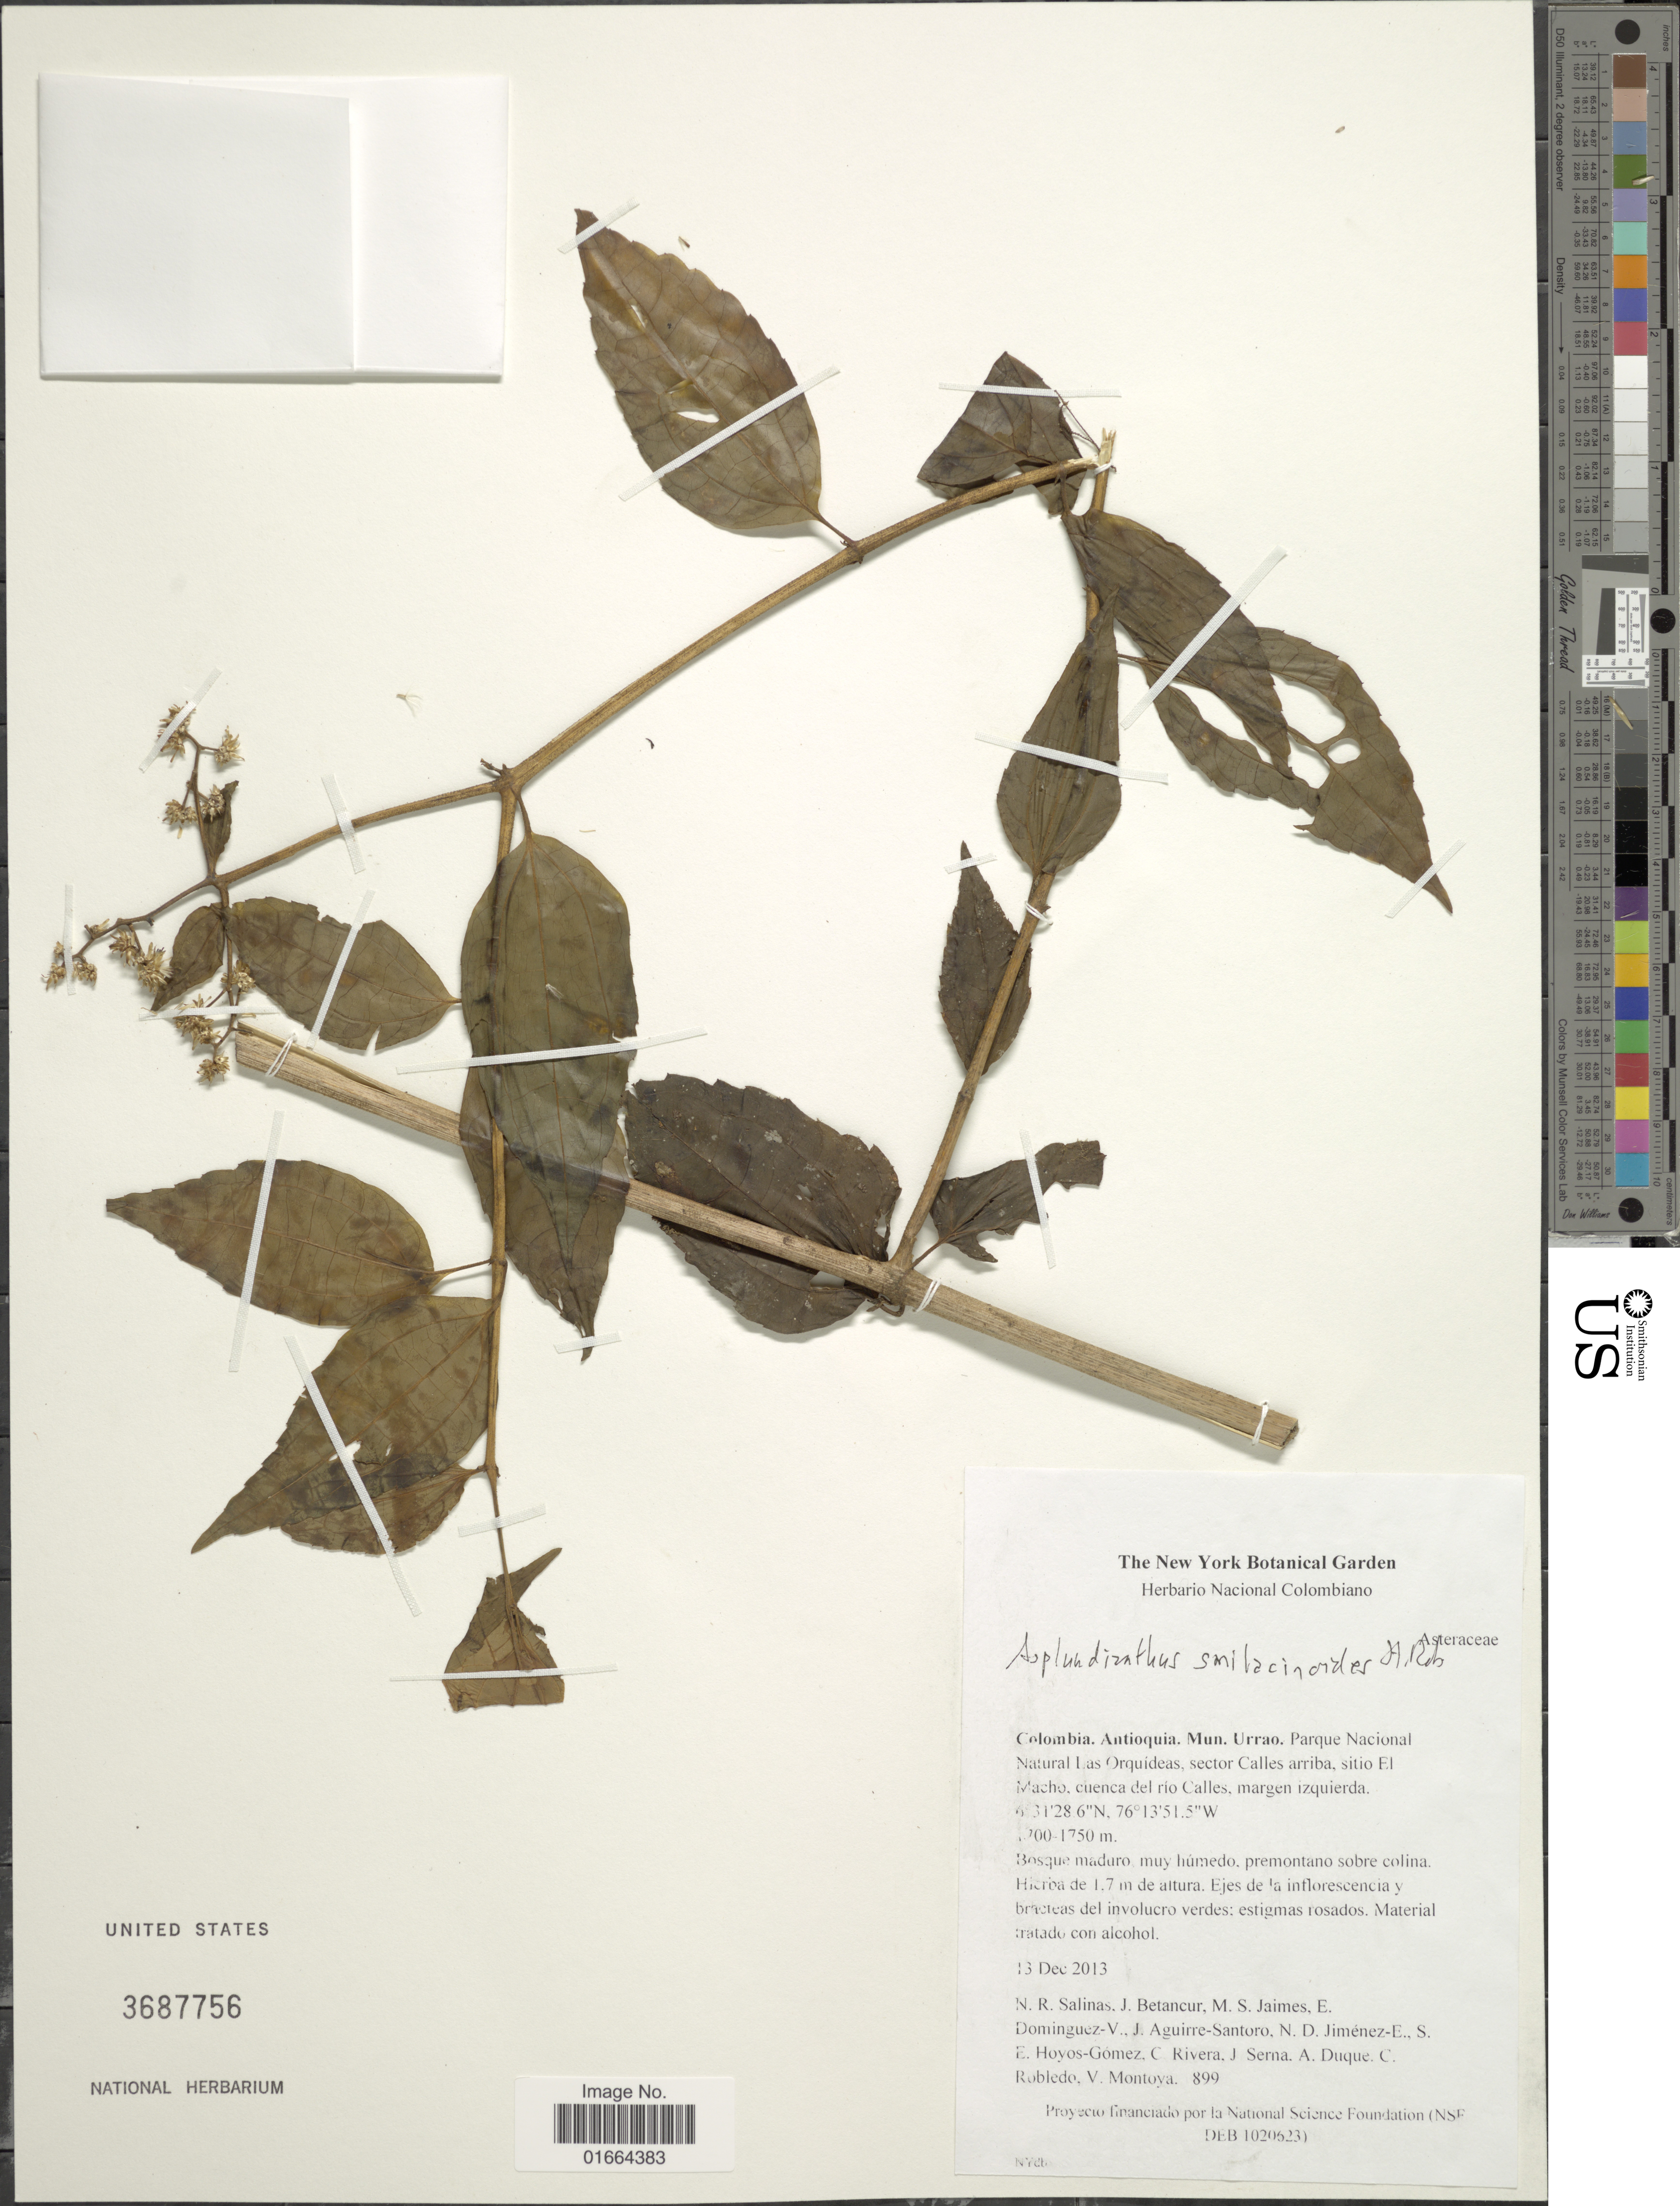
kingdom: Plantae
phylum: Tracheophyta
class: Magnoliopsida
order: Asterales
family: Asteraceae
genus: Asplundianthus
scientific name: Asplundianthus smilacinoides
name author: H. Rob.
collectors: N. Salinas, J. Betancur, M. Jaimes, E. Domínquez & et al.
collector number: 899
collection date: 2013-12-13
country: Colombia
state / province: Antioquia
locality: Colombio, Antioquia, Mun. Urrao, Parque Nacional Natural Las Orquideas, sector Calles arriba, sitio El Macho, cuenca del rio Calles, margen izquierda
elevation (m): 1600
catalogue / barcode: US 3687756